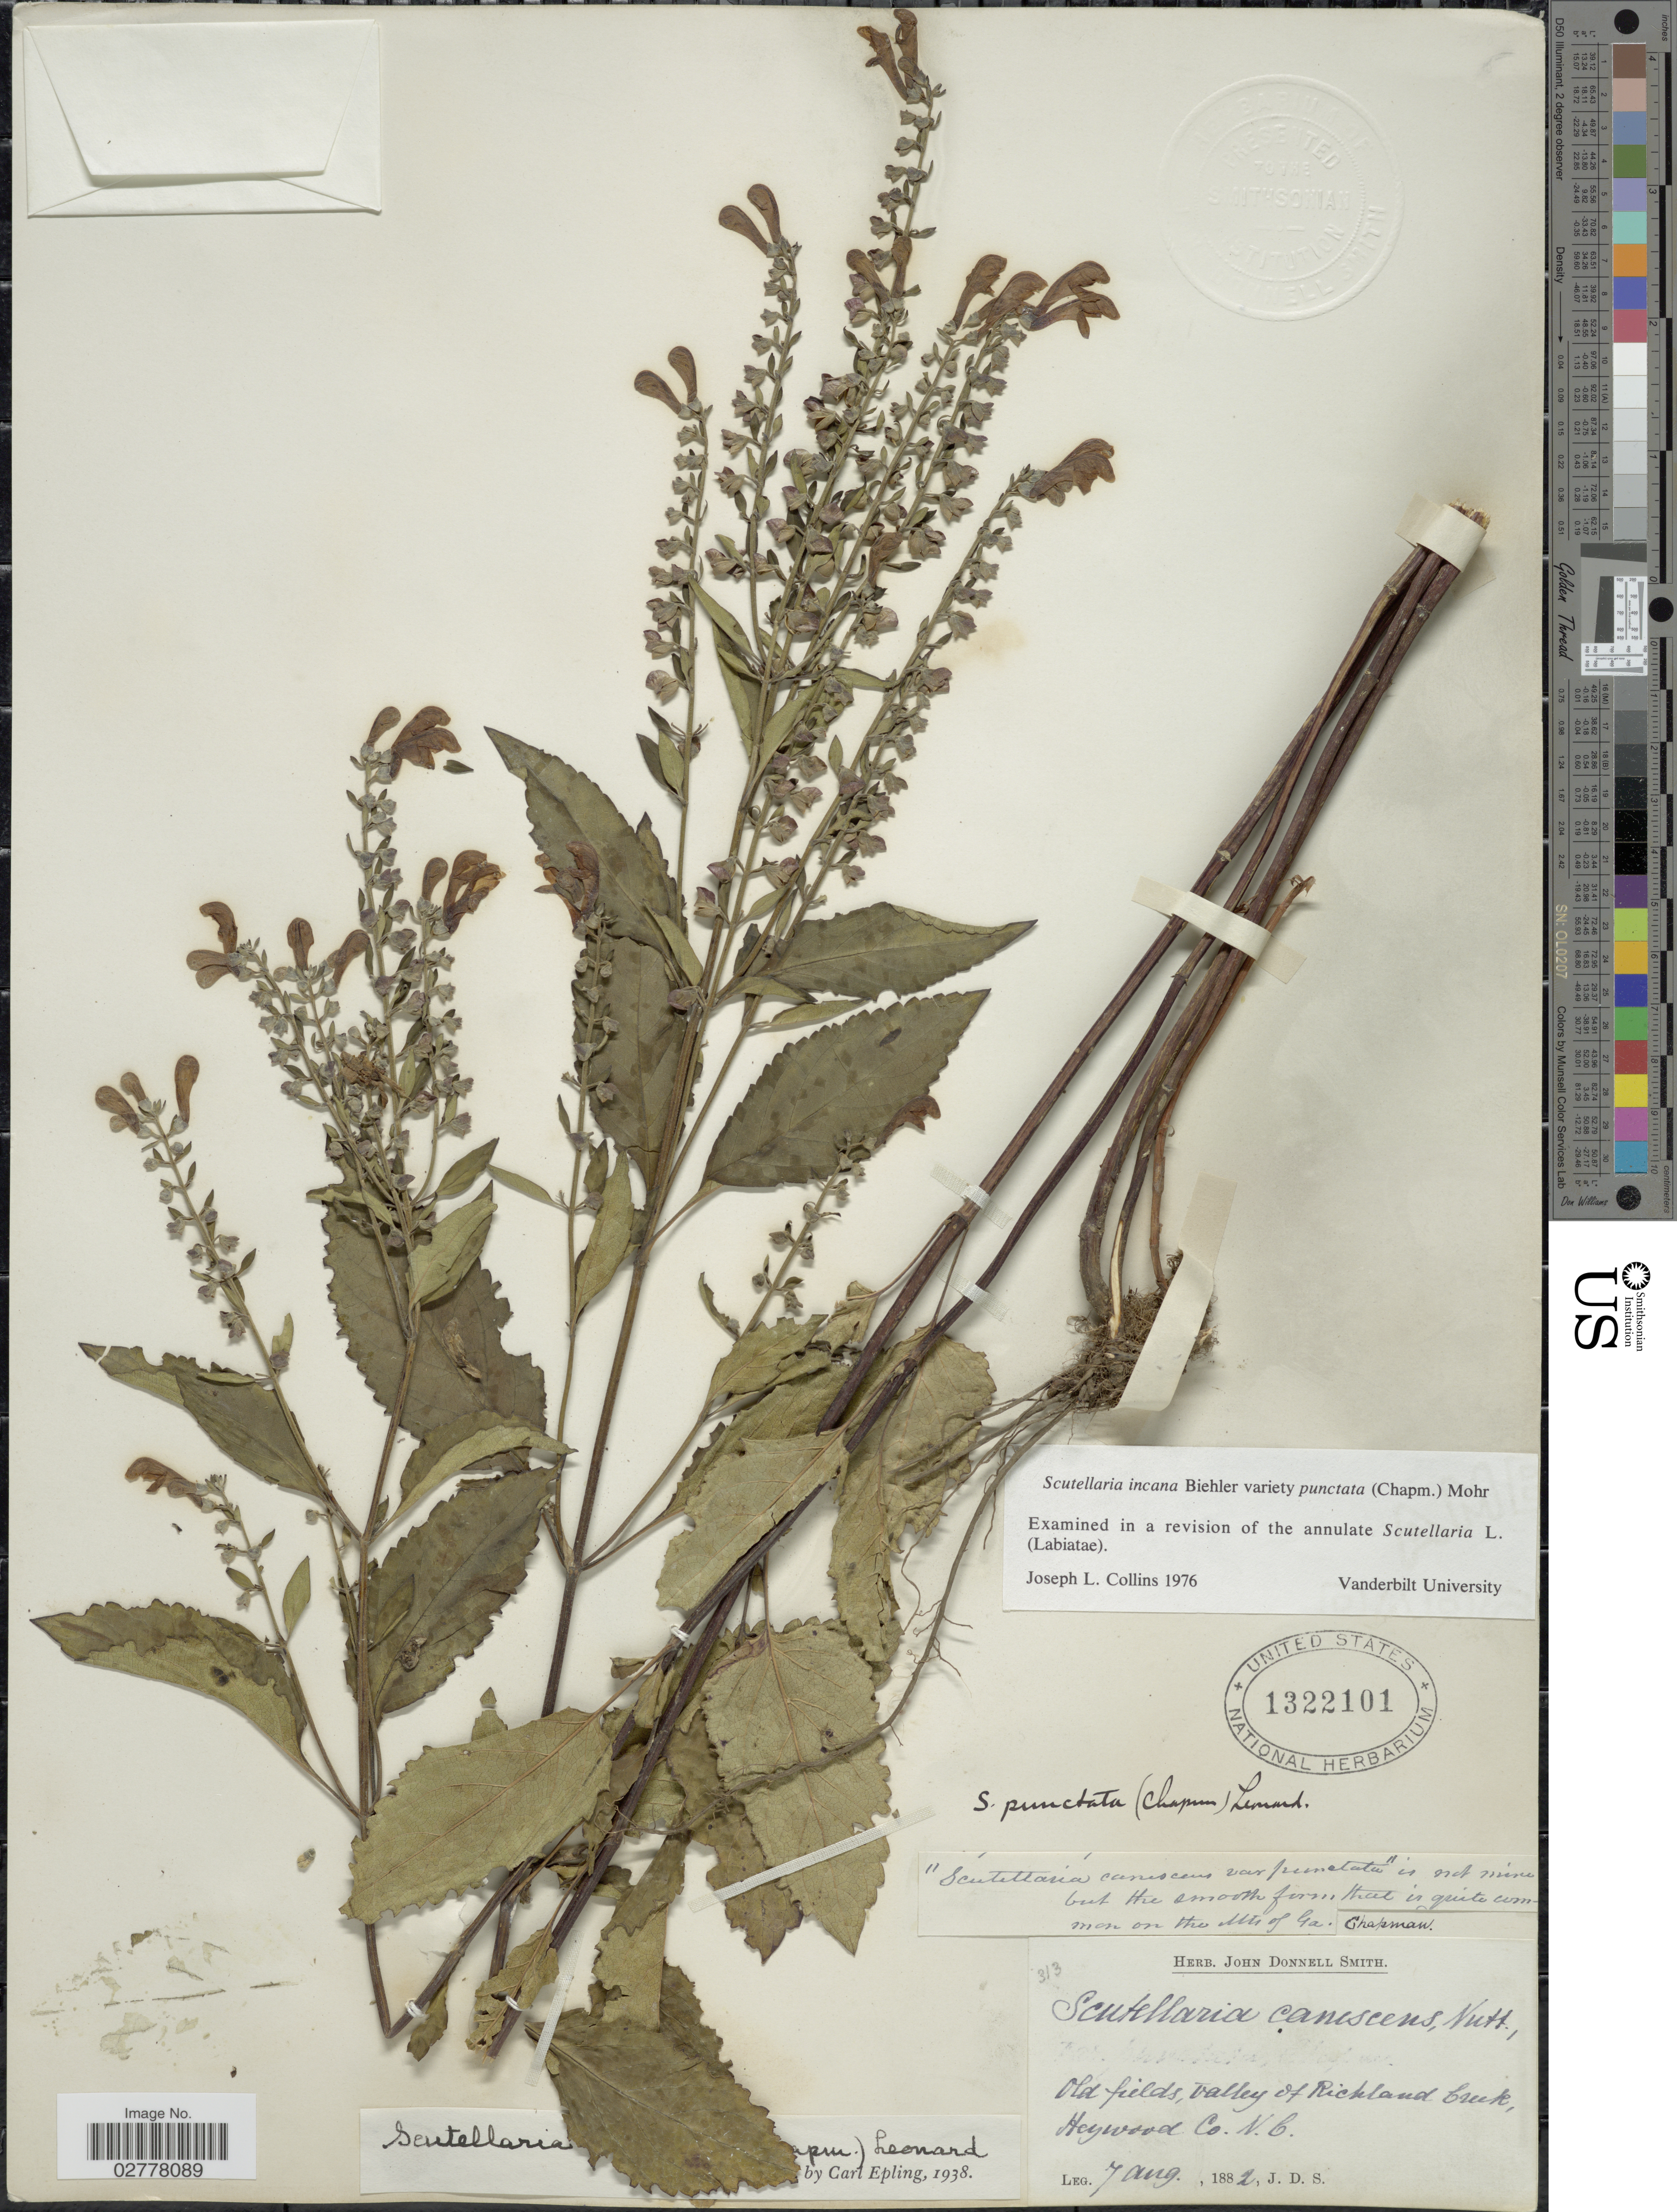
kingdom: Plantae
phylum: Tracheophyta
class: Magnoliopsida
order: Lamiales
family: Lamiaceae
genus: Scutellaria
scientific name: Scutellaria incana var. punctata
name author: (Chapm.) C. Mohr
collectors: J. Donnell Smith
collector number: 313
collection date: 1882-08-07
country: United States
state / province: North Carolina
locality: Old fields, valley of Richland Creek, Heywood Co.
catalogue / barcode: US 1322101